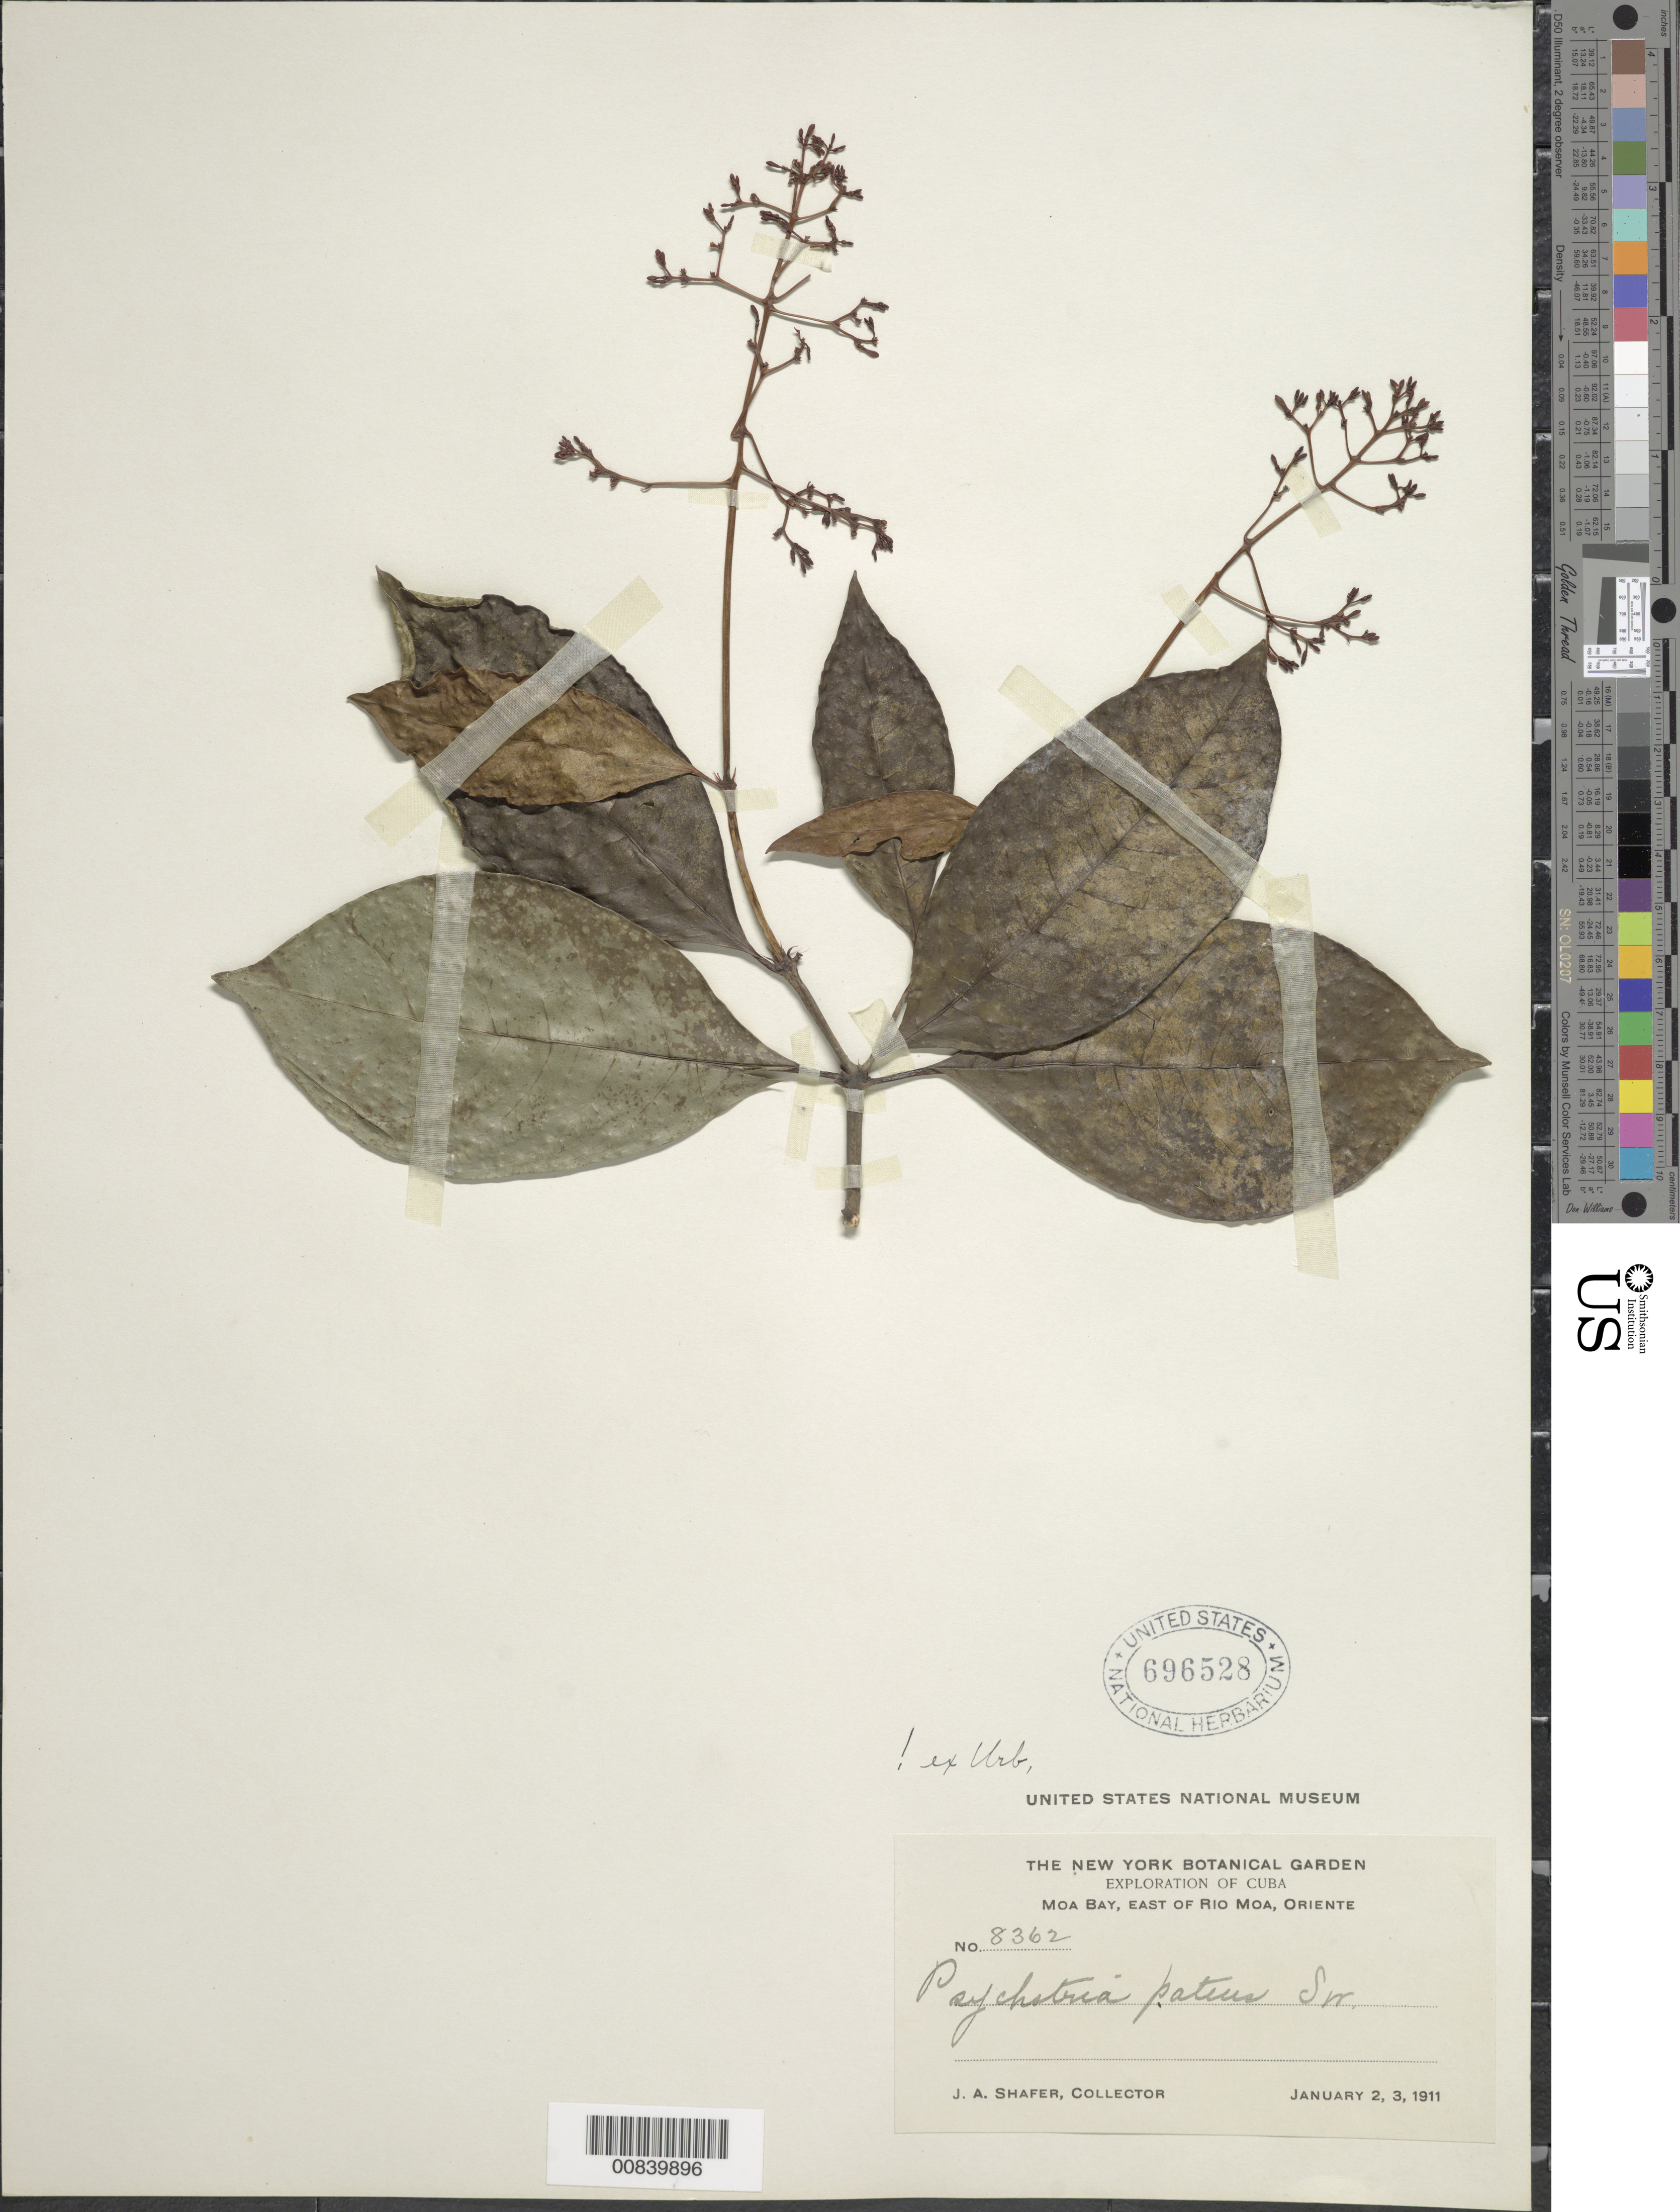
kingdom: Plantae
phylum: Tracheophyta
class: Magnoliopsida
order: Gentianales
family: Rubiaceae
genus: Psychotria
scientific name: Psychotria patens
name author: Sw.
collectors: J. A. Shafer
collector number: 8362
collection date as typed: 02 Jan 1911 to 03 Jan 1911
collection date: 1911-01-02/1911-01-03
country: Cuba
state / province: Oriente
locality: Moa Bay, east of Rio Moa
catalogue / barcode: US 696528